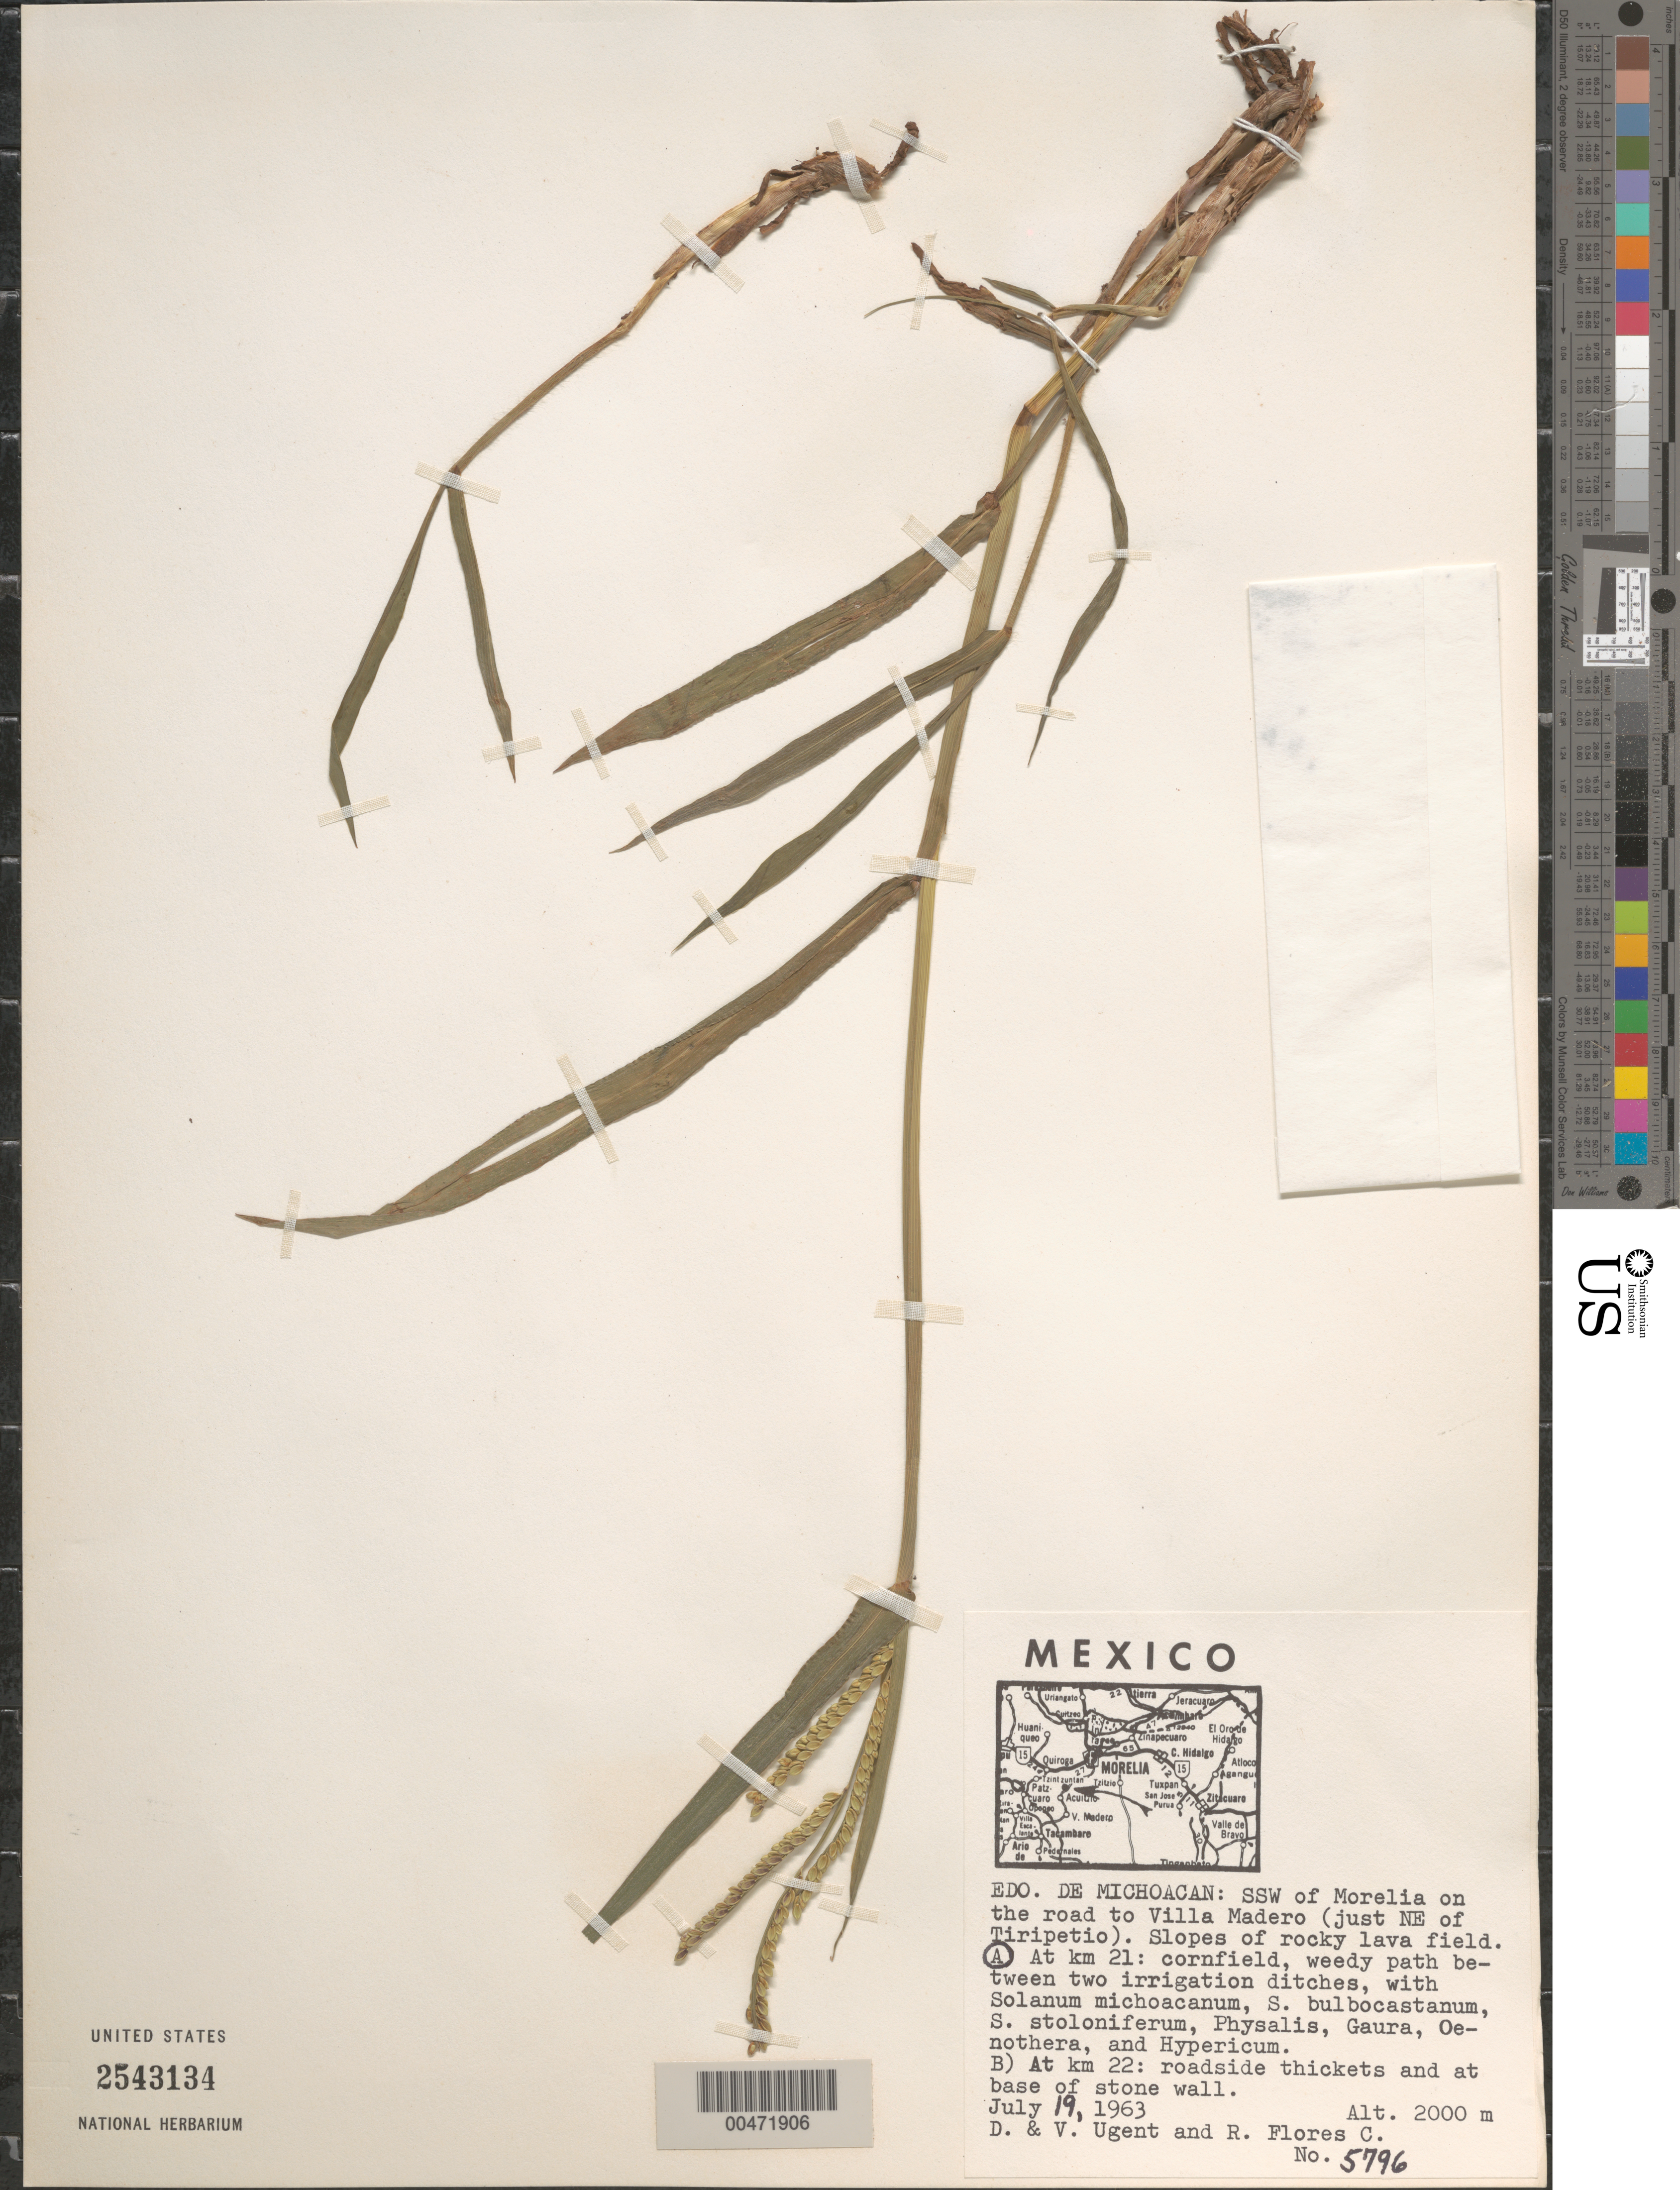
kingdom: Plantae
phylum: Tracheophyta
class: Liliopsida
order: Poales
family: Poaceae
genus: Paspalum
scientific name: Paspalum sp.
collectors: D. Ugent, V. Ugent & R. Flores-C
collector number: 5796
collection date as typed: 19 Jul 1963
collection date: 1963-07-19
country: Mexico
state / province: Michoacán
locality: SSW of Morelia on the rd to Villa Madero (just NE of Tiripetio), at Km 21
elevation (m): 2000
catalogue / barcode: US 2543134